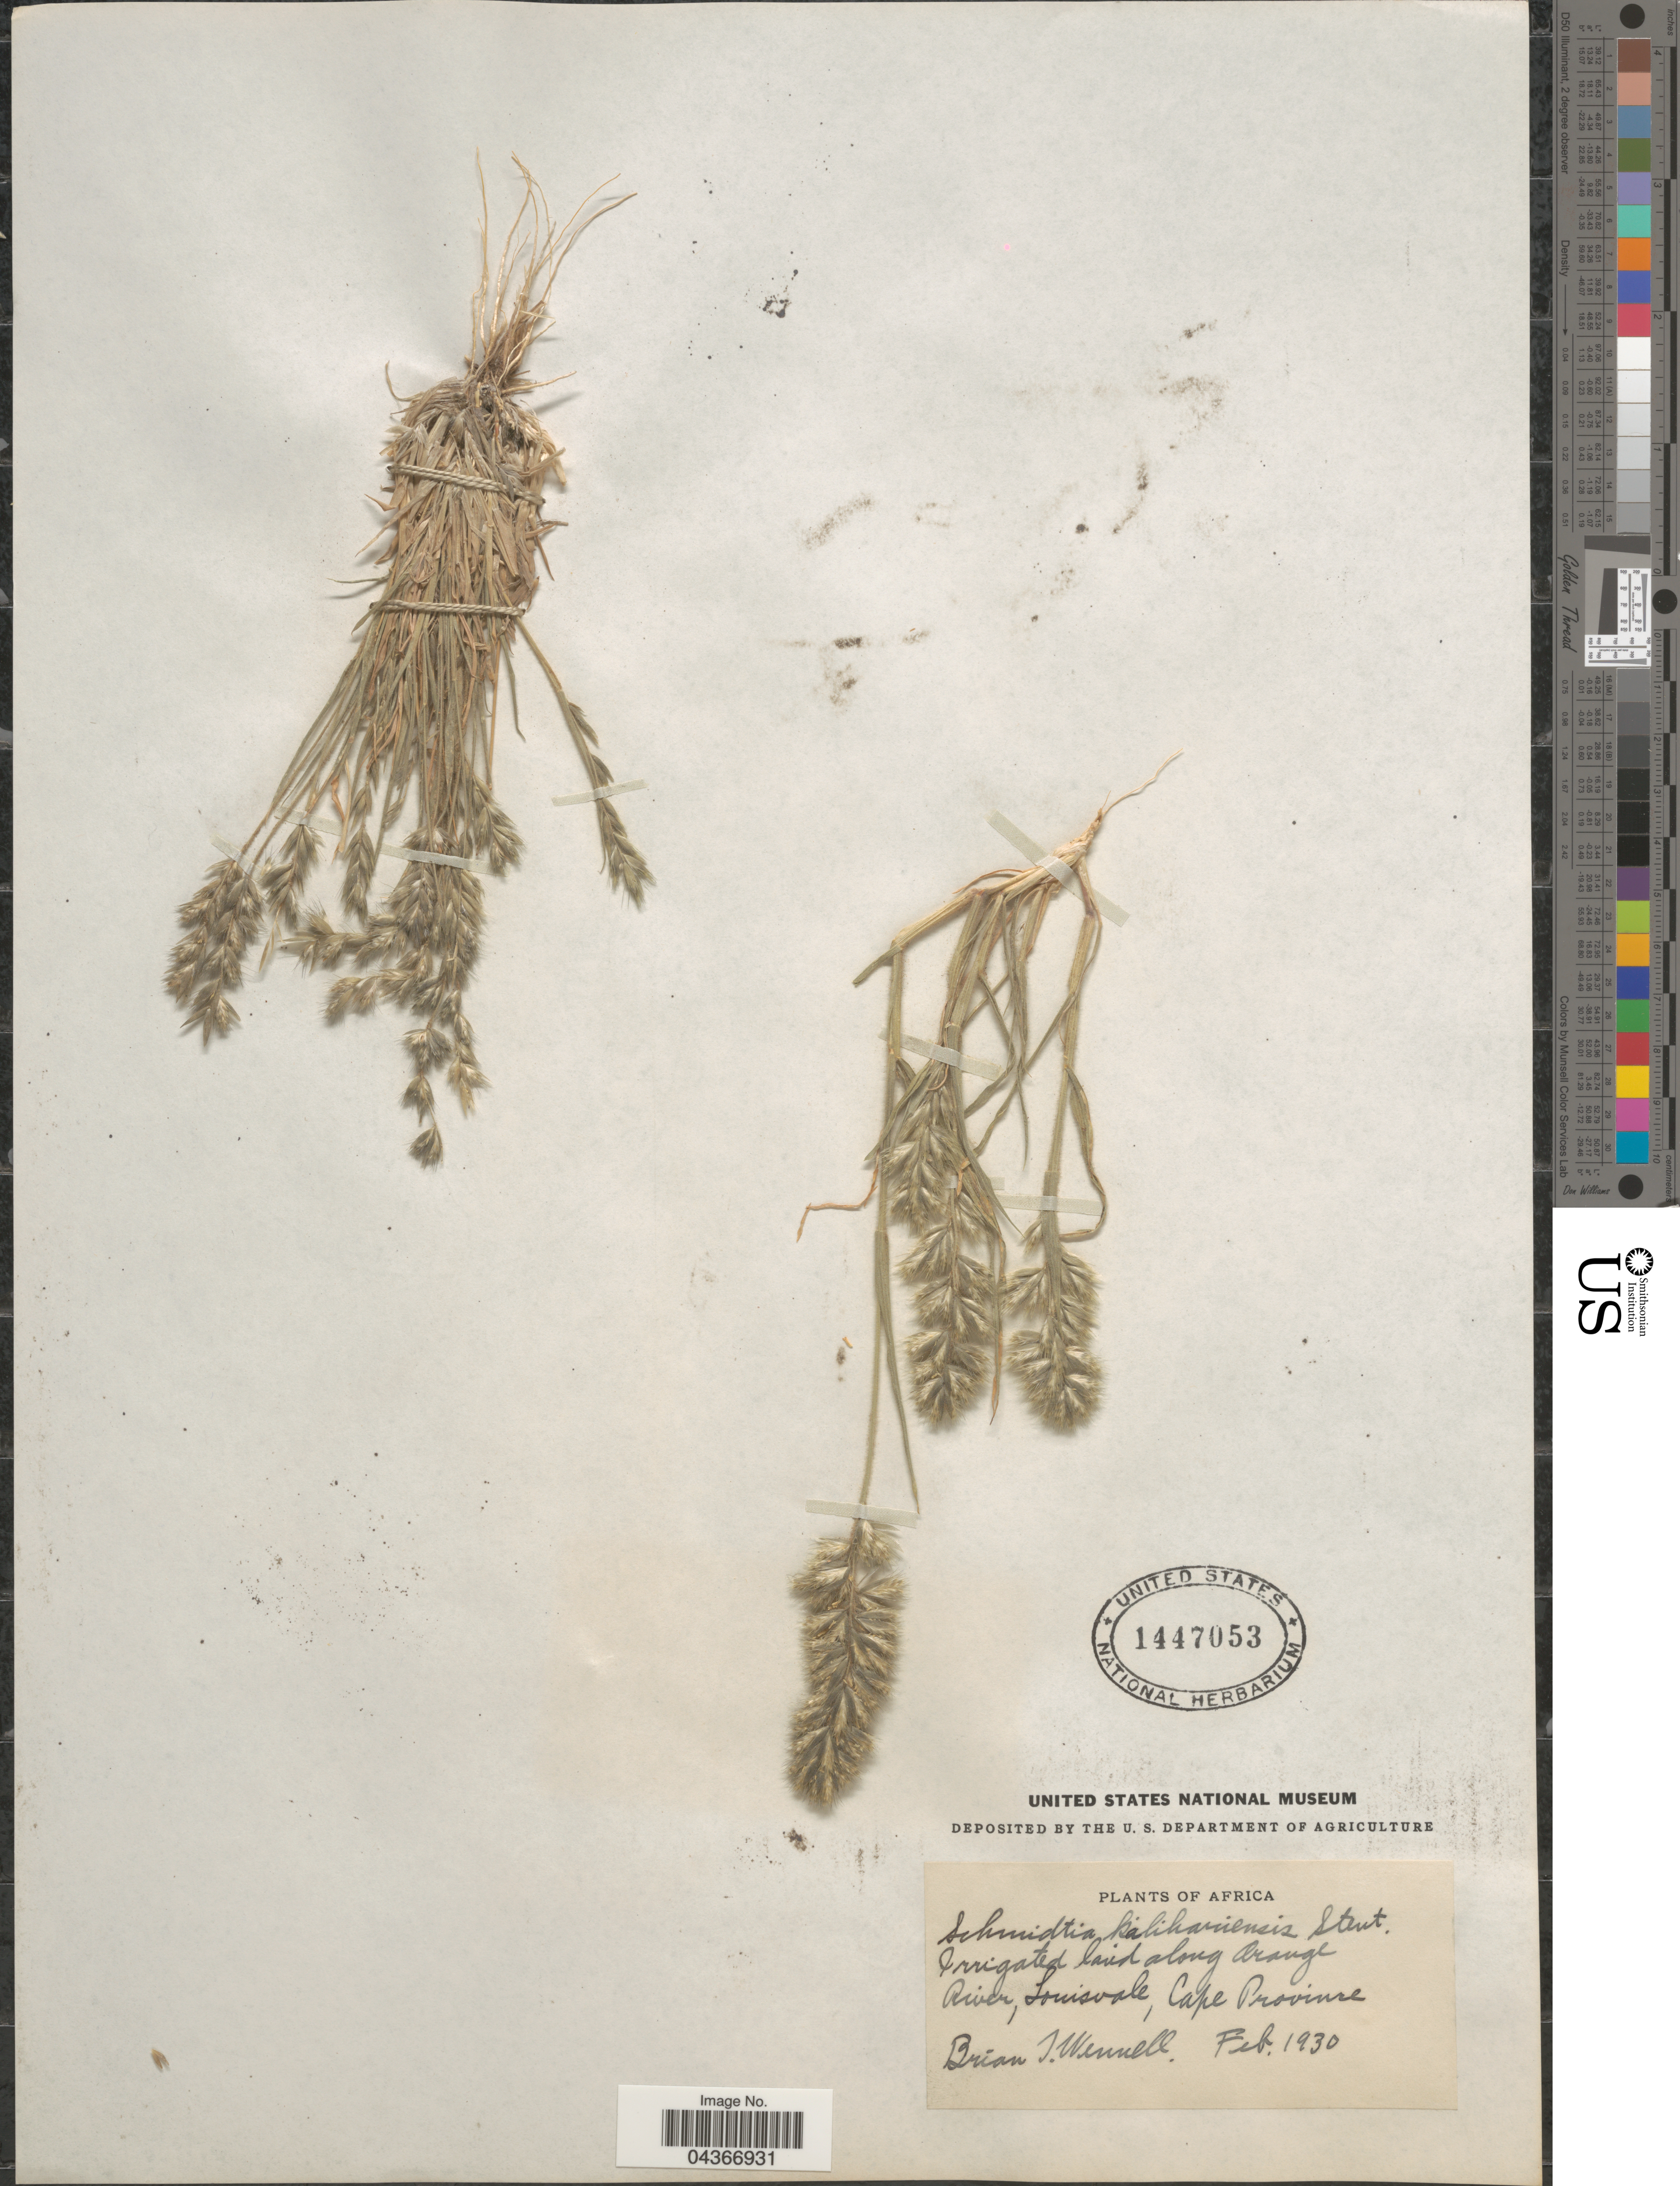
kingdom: Plantae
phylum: Tracheophyta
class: Liliopsida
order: Poales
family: Poaceae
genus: Schmidtia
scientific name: Schmidtia kalahariensis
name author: Stent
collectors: B. Wennell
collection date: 1930-02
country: South Africa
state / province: Northern Cape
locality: Irrigated land along Orange River, Louisvale.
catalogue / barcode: US 1447053